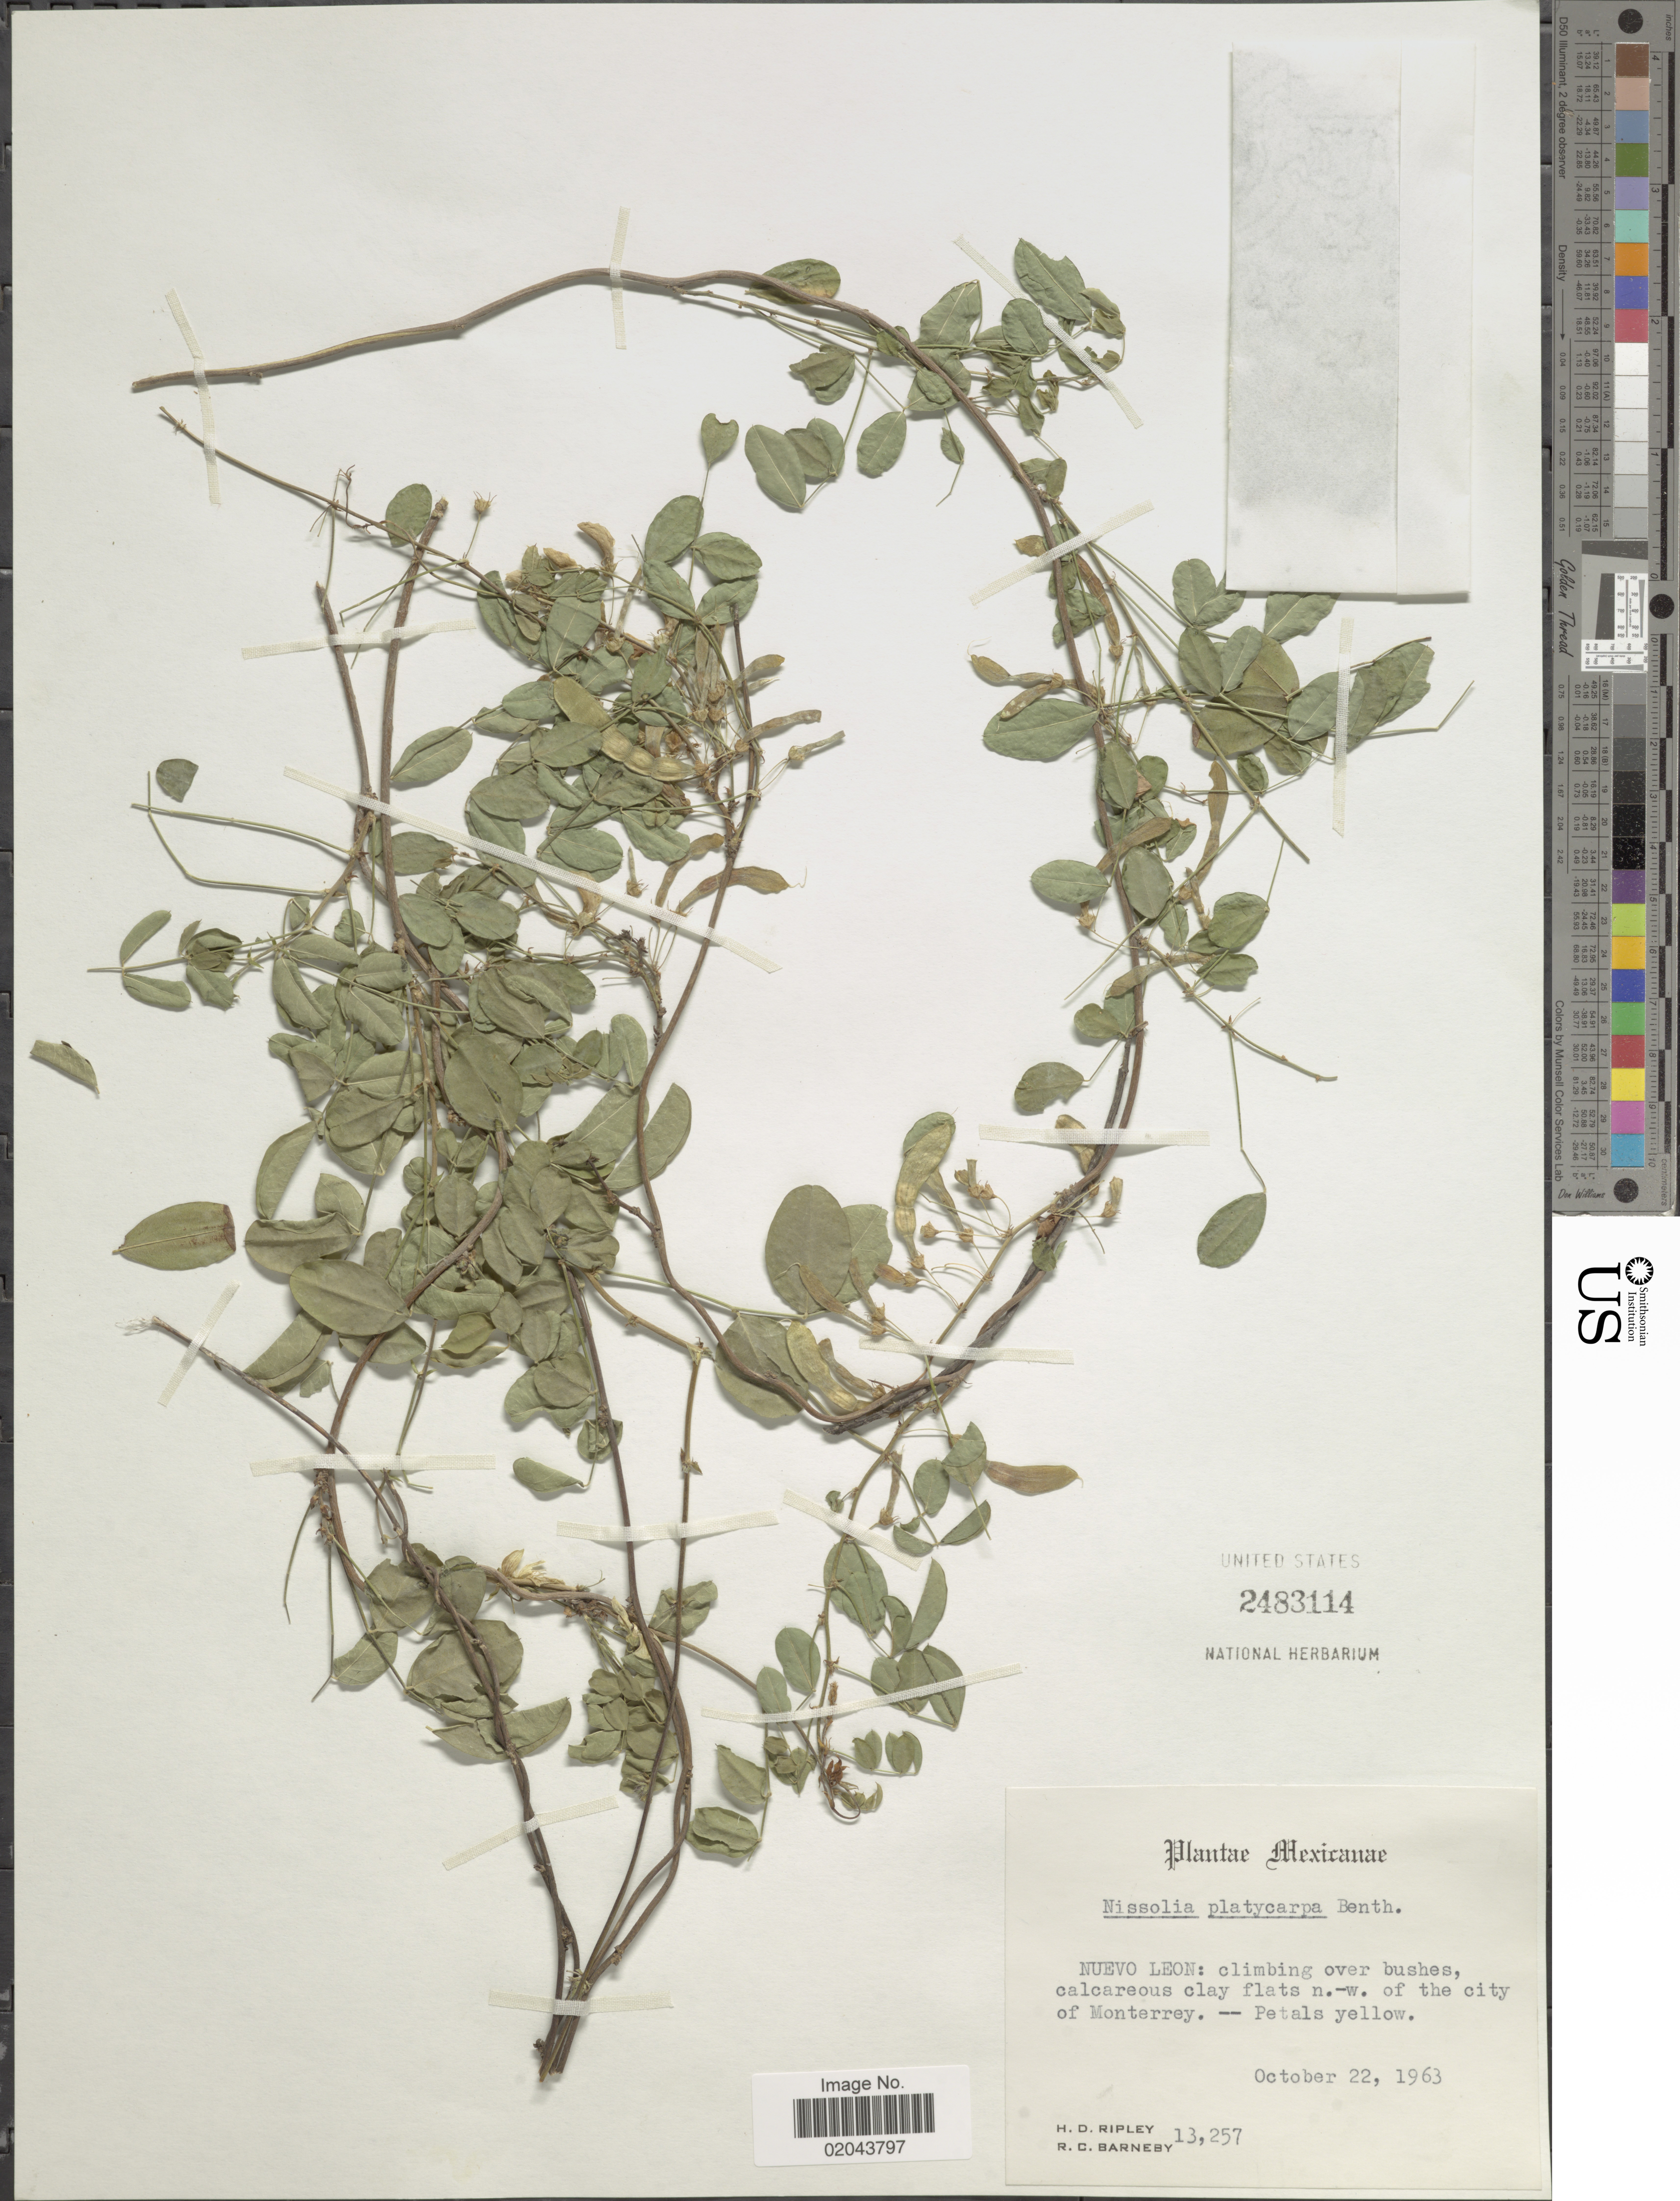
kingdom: Plantae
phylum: Tracheophyta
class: Magnoliopsida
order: Fabales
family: Fabaceae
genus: Nissolia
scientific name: Nissolia platycarpa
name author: Benth.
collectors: H. Ripley & R. C. Barneby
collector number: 13257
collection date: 1963-10-22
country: Mexico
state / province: Nuevo León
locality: Clay flats n.w. of the city of Monterrey.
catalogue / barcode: US 2483114